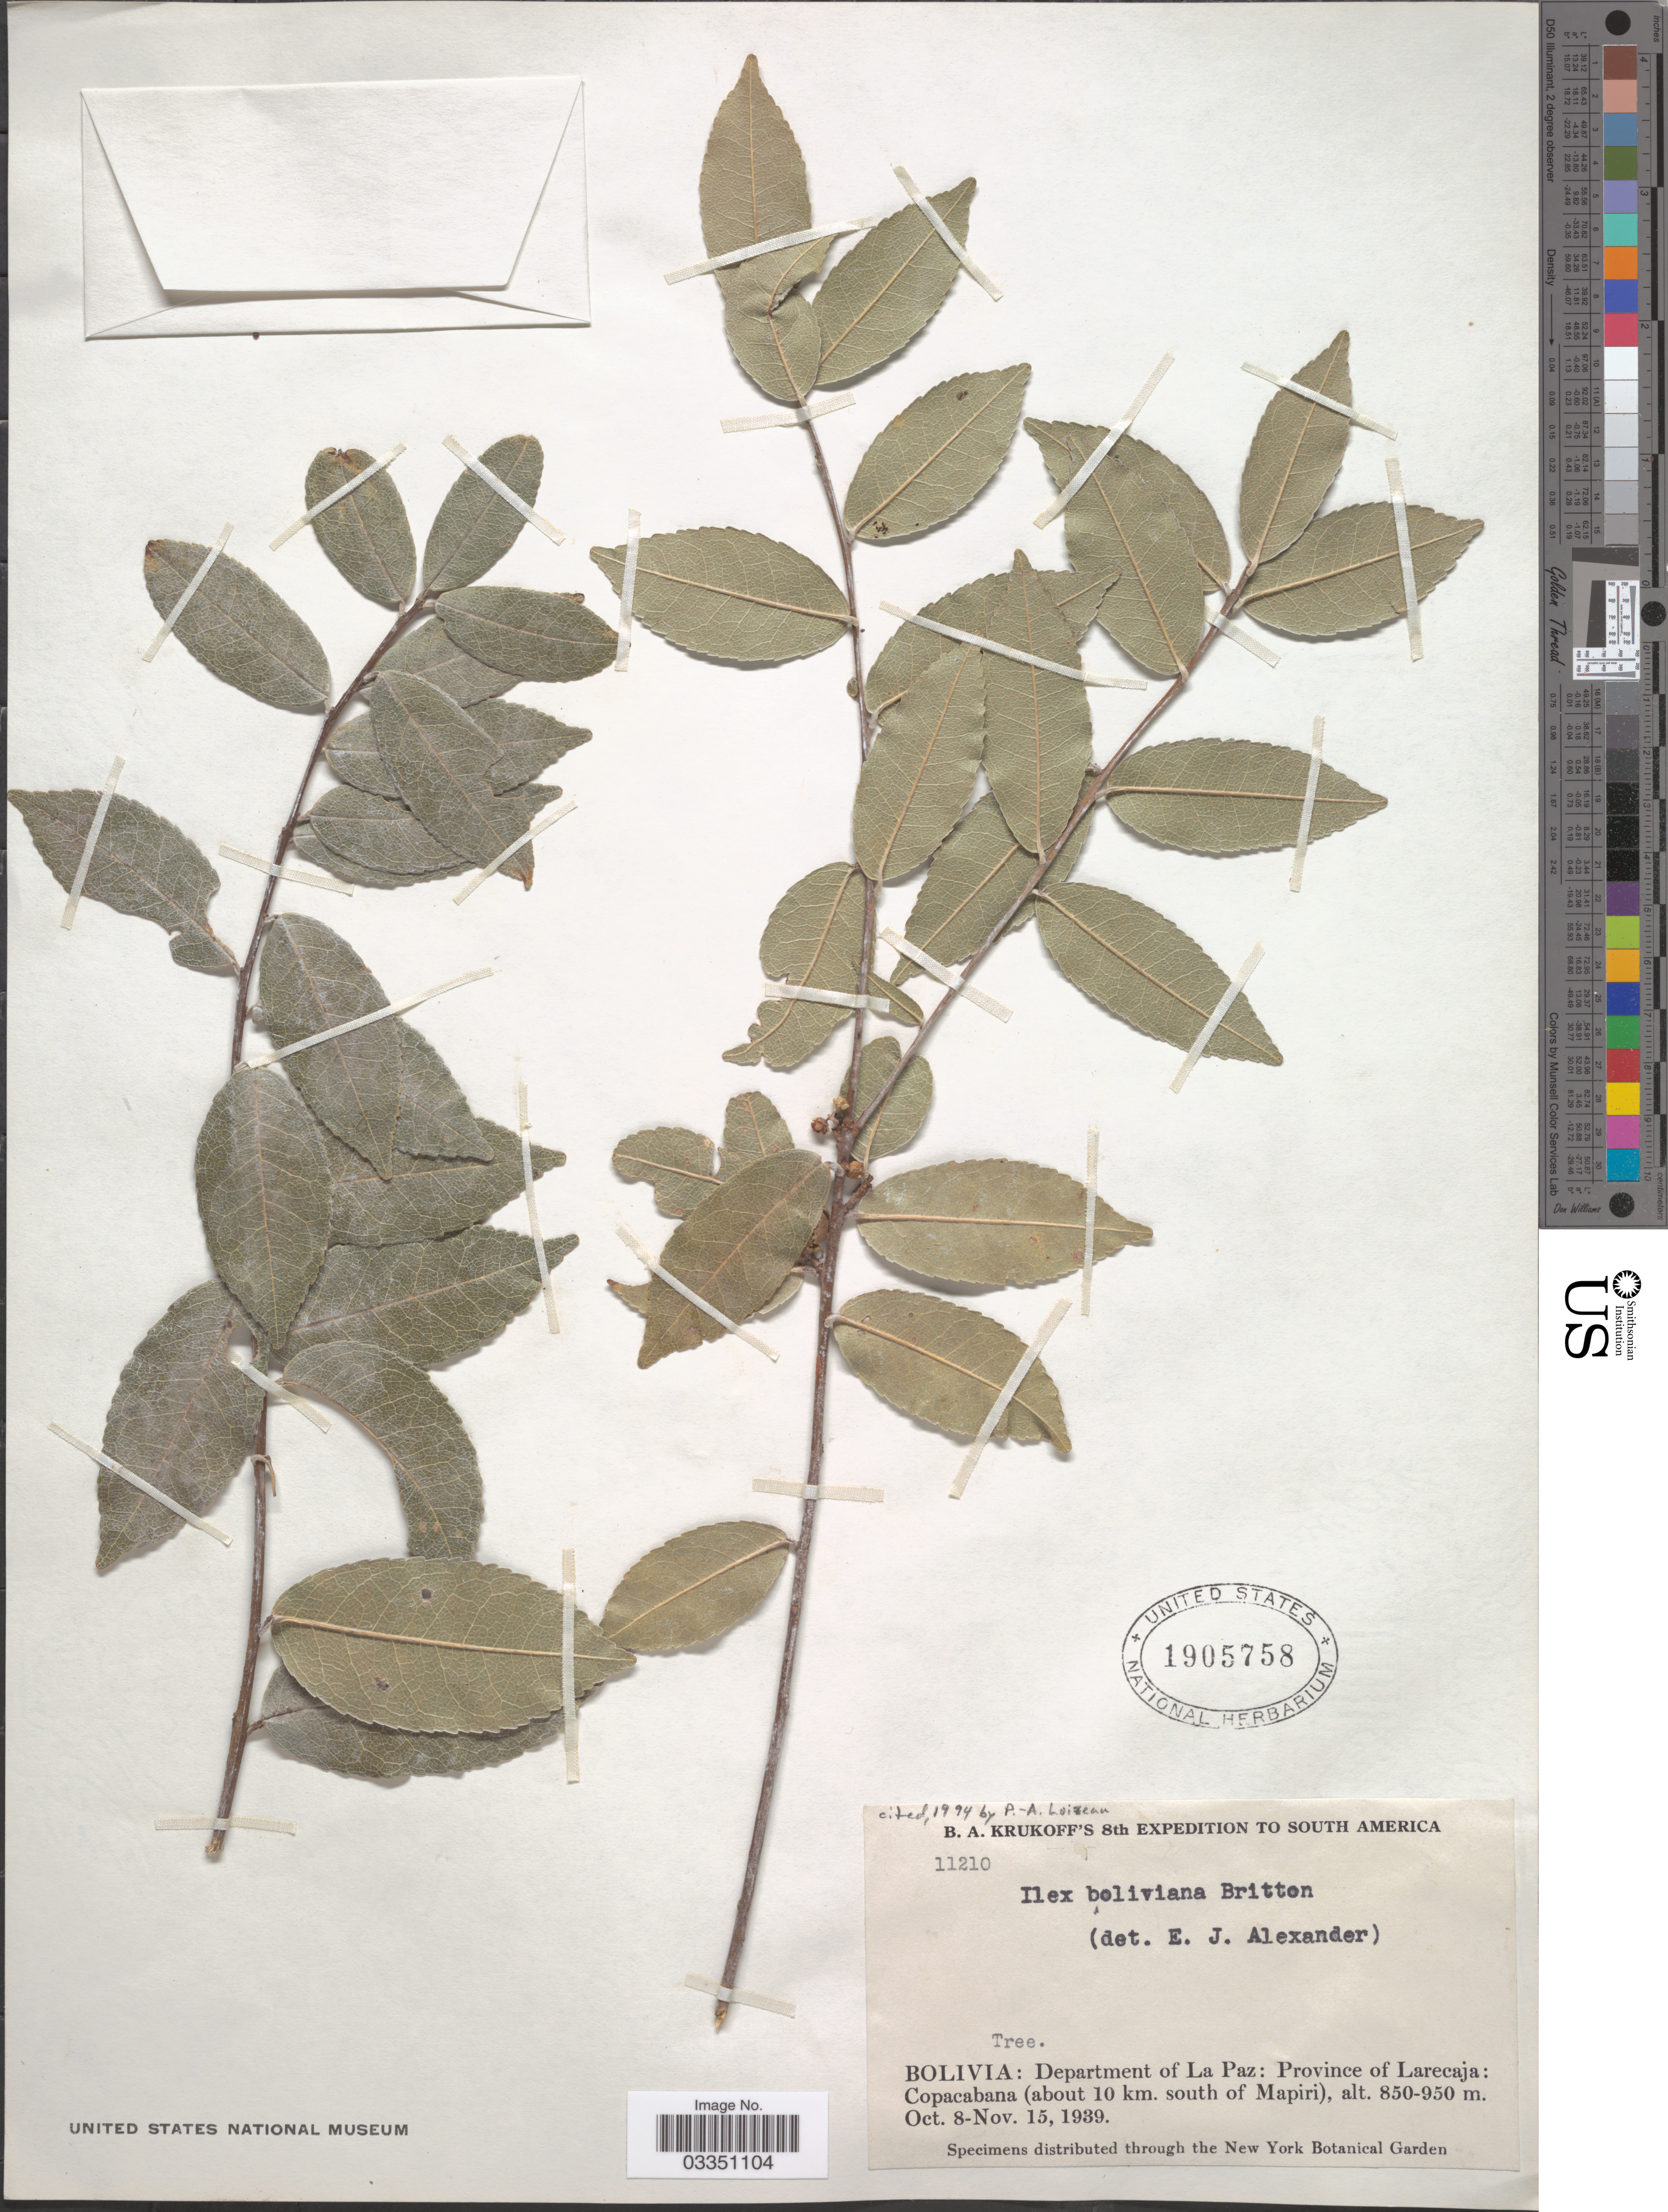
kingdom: Plantae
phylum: Tracheophyta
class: Magnoliopsida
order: Aquifoliales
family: Aquifoliaceae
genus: Ilex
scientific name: Ilex boliviana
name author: Britton ex Rusby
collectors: B. A. Krukoff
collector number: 11210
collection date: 1939-10-08/1939-11-15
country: Bolivia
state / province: La Paz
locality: Department of La Paz: Province of Larecaja: Copacabana (about 10 km. south of Mapiri).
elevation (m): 850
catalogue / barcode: US 1905758